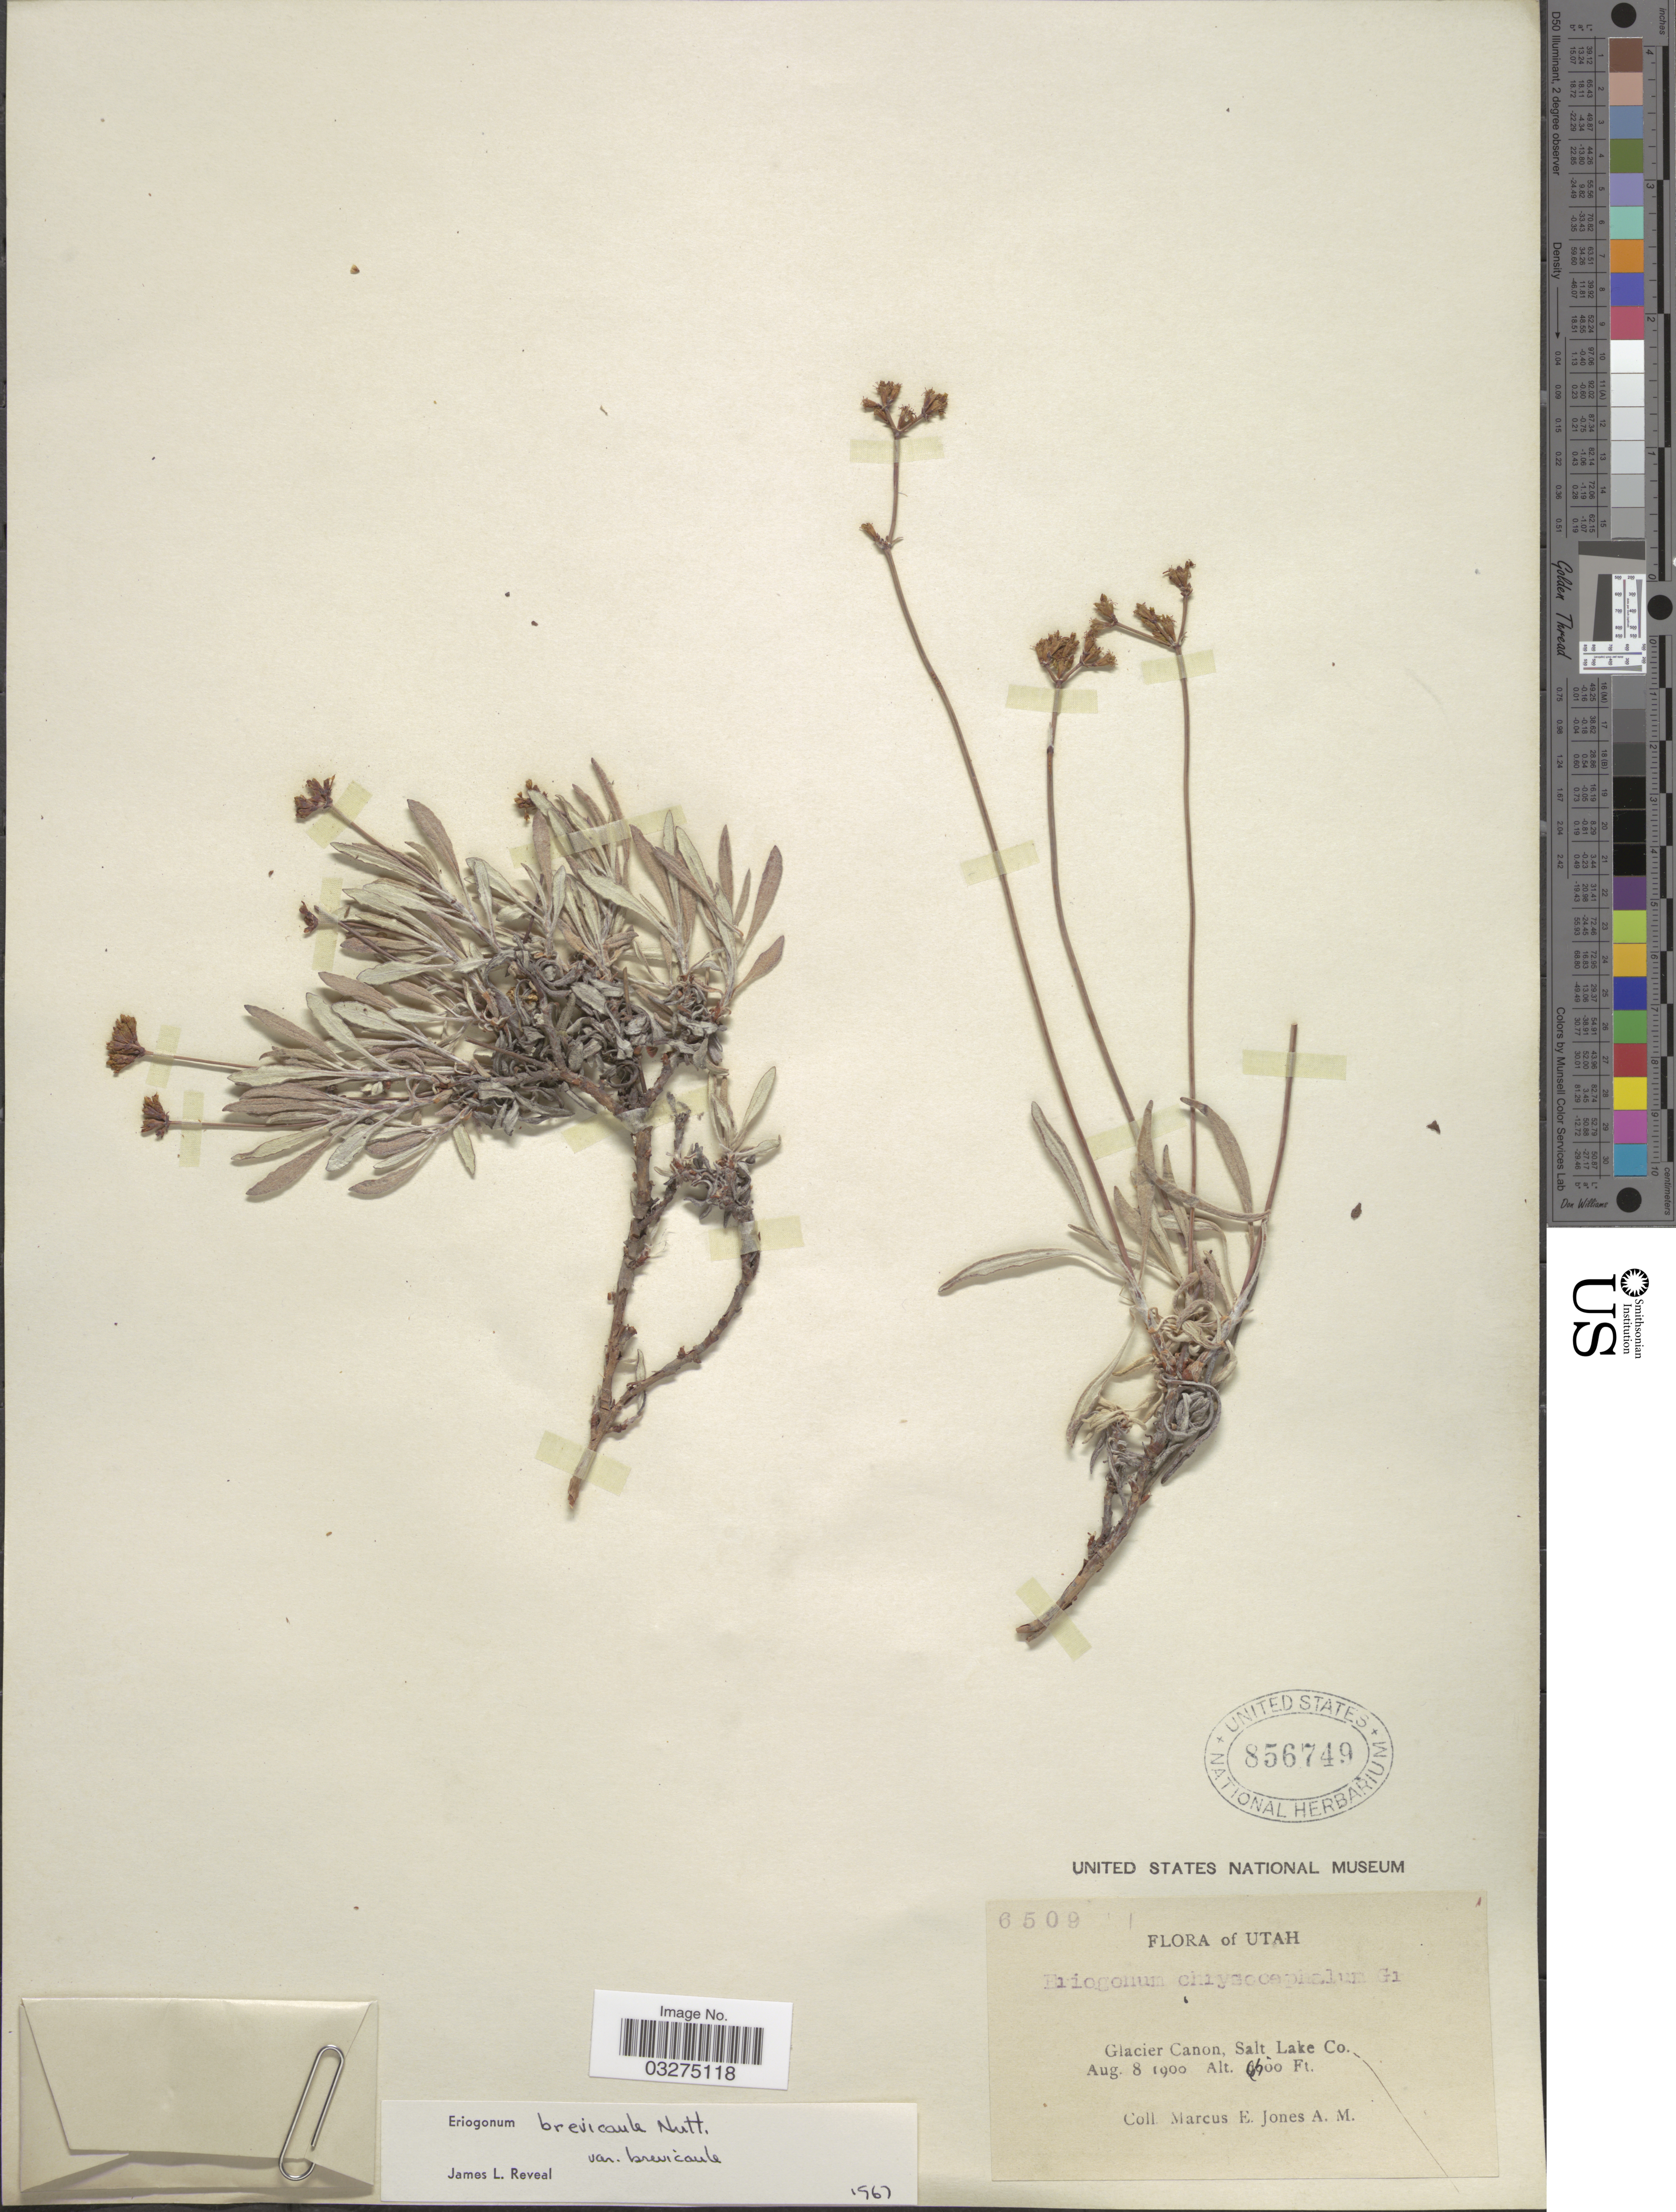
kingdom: Plantae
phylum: Tracheophyta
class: Magnoliopsida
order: Caryophyllales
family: Polygonaceae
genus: Eriogonum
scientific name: Eriogonum brevicaule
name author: Nutt.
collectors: M. E. Jones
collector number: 6509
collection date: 1900-08-08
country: United States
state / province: Utah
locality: Glacier Canon, Salt Lake Co.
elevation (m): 1981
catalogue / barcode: US 856749